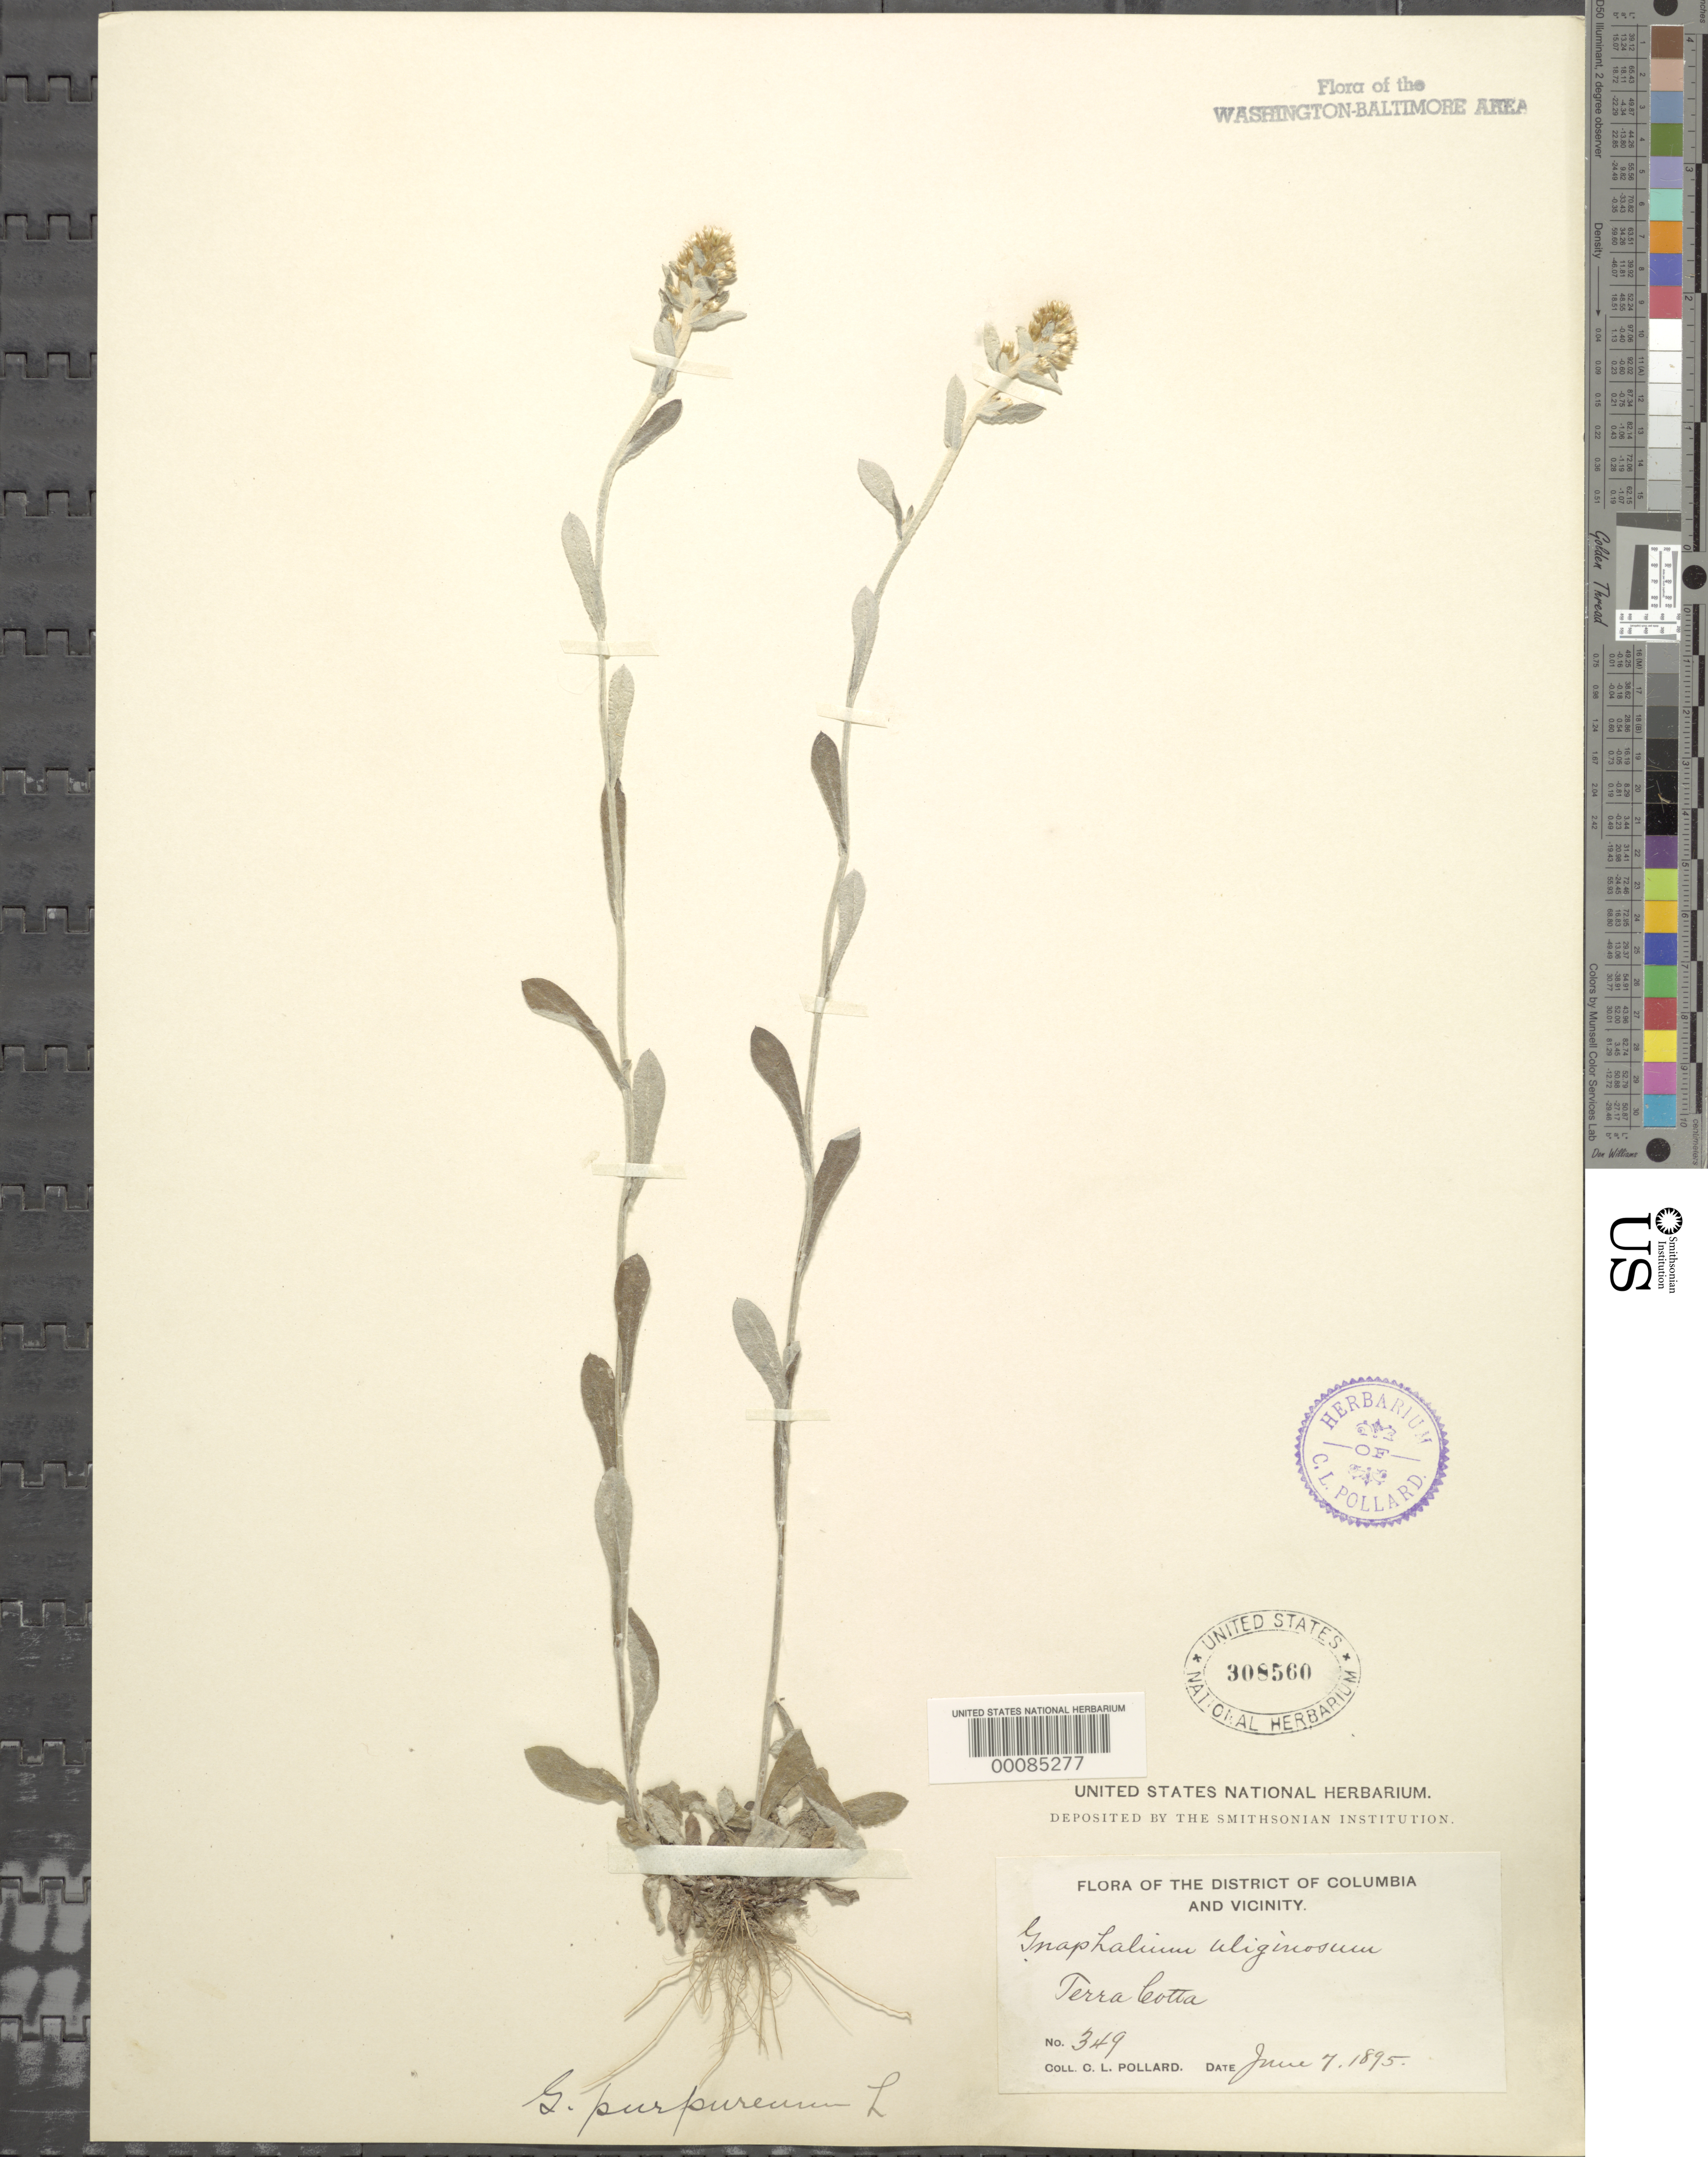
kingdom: Plantae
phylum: Tracheophyta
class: Magnoliopsida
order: Asterales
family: Asteraceae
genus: Gamochaeta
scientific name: Gamochaeta purpurea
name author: (L.) Cabrera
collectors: C. L. Pollard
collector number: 349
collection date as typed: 07 Jun 1895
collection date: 1895-06-07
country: United States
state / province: District of Columbia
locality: Terra Cotta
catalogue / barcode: US 308560